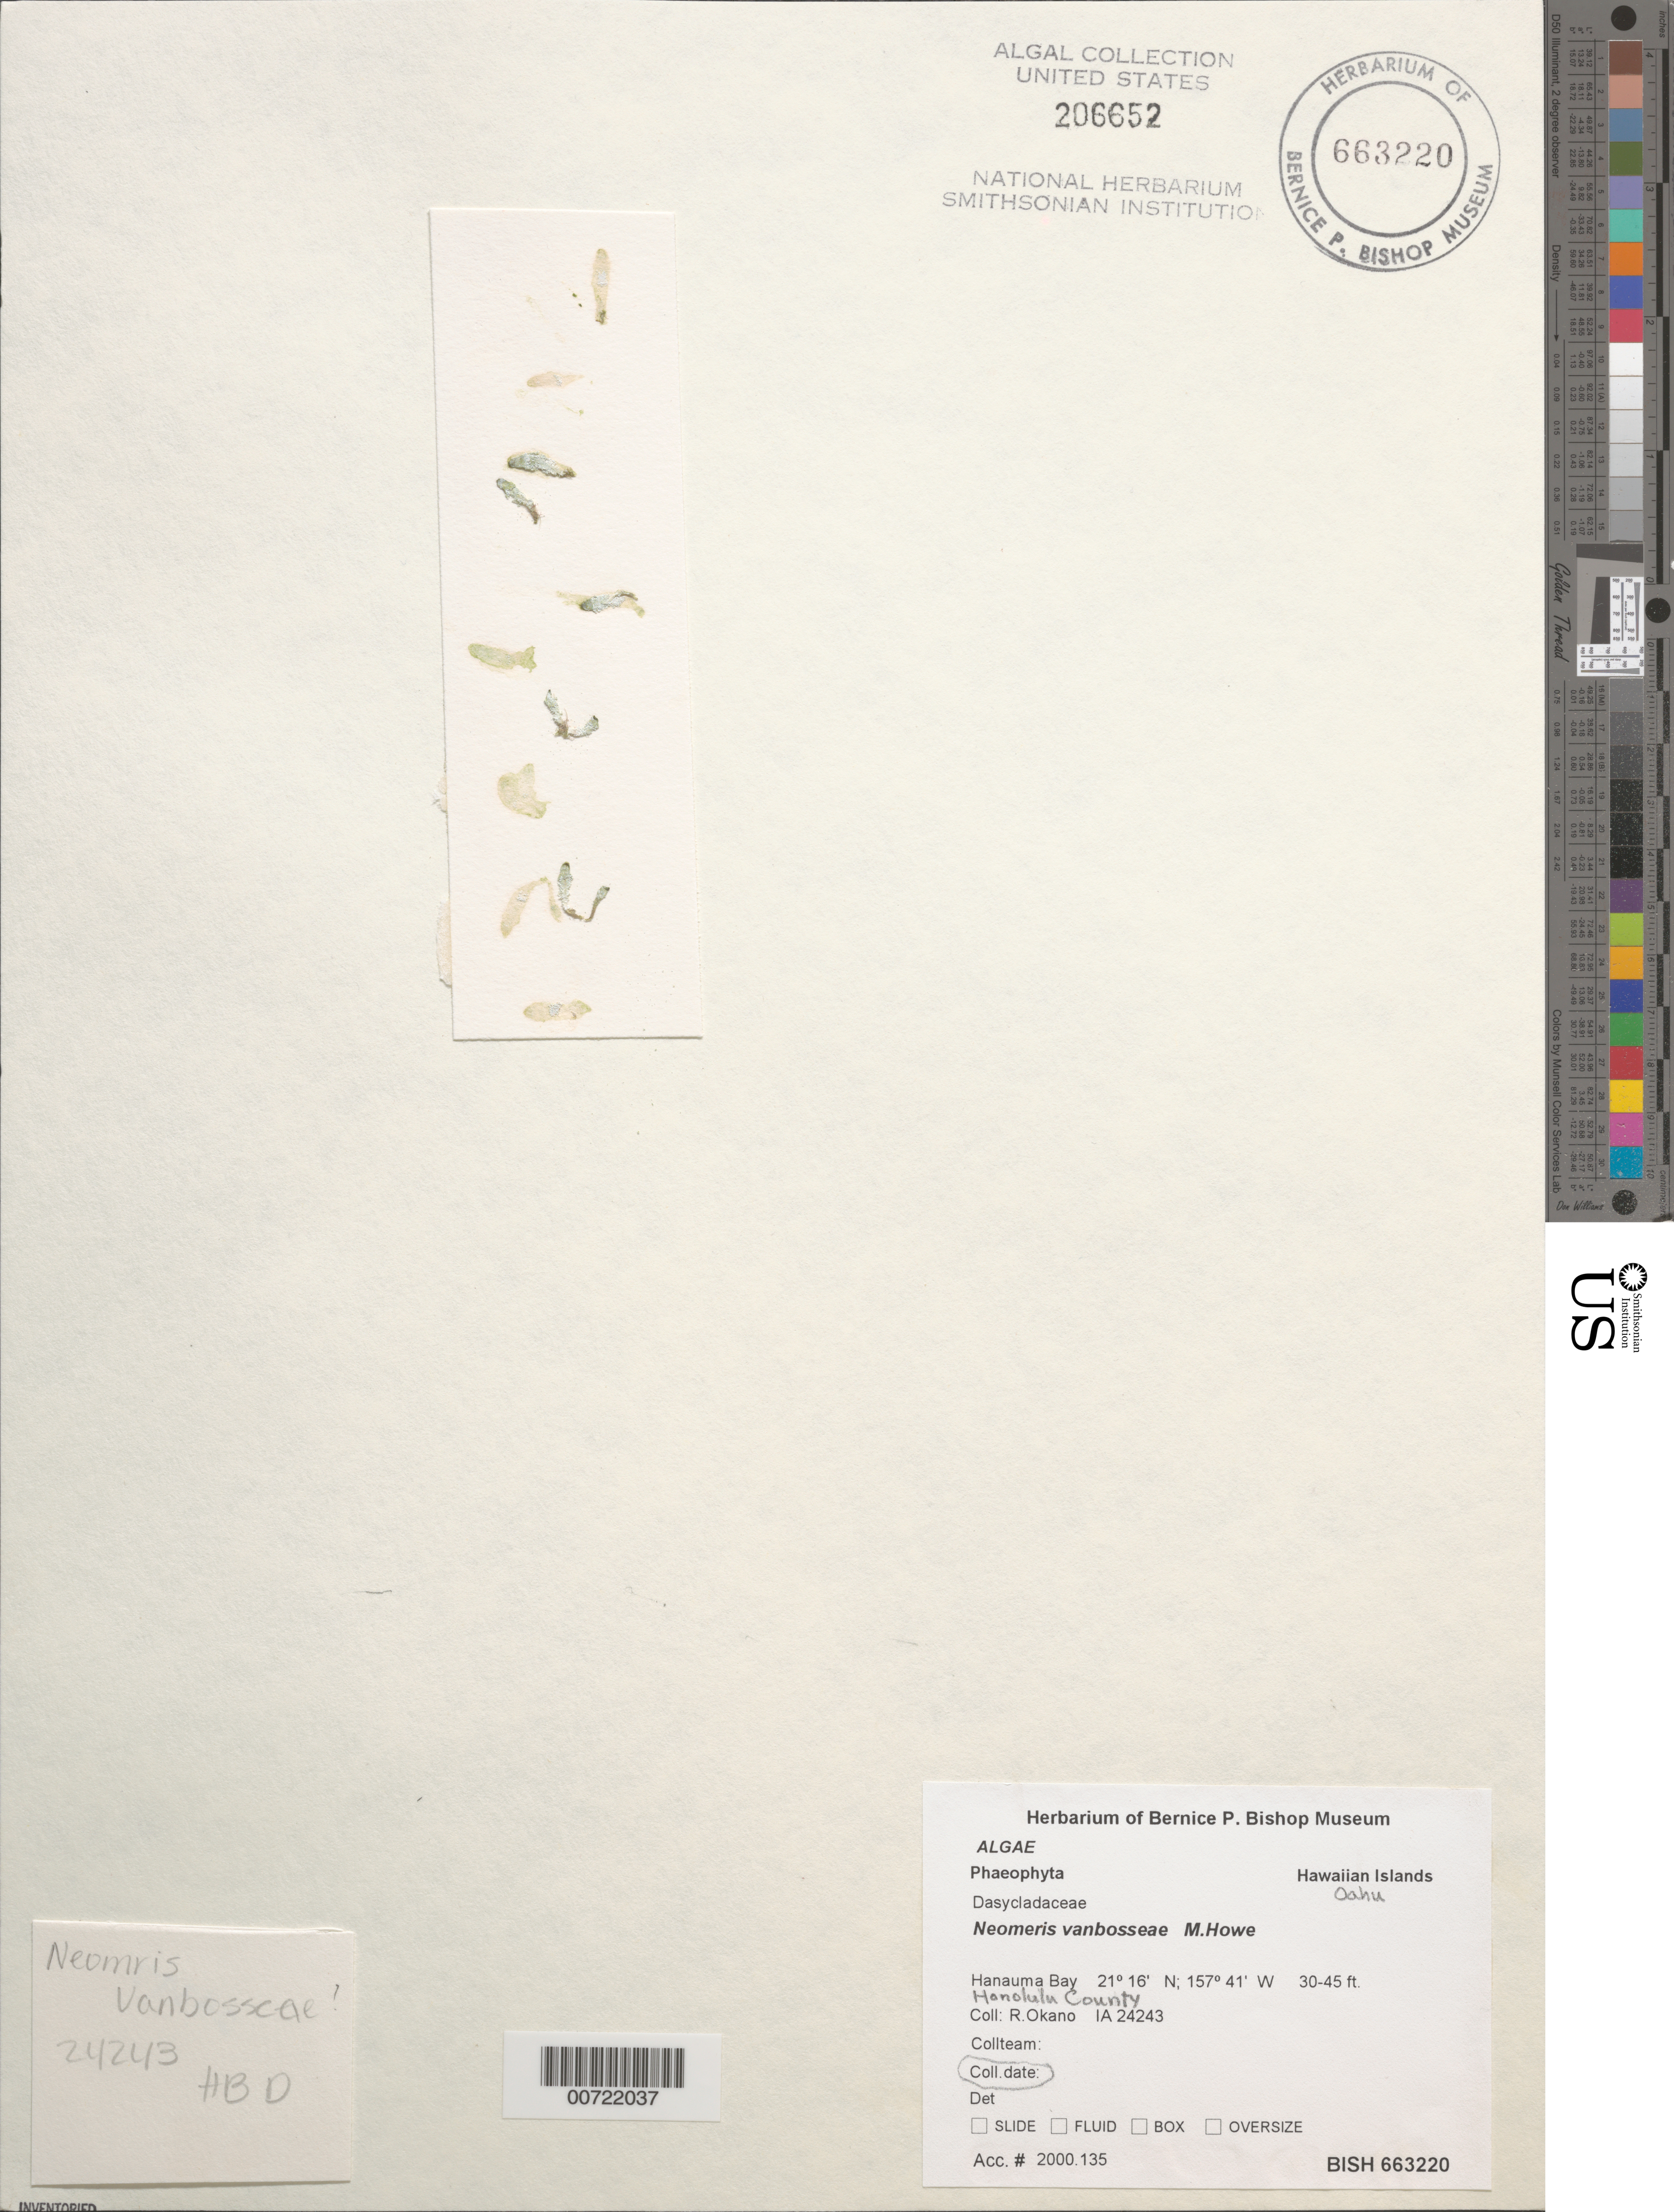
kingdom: Plantae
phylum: Chlorophyta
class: Ulvophyceae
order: Dasycladales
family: Dasycladaceae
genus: Neomeris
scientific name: Neomeris vanbosseae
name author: M. Howe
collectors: R. Okano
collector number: IAA 24243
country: United States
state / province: Hawaii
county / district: Honolulu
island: Oahu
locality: Hanauma Bay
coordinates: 21 16' N, 157 41' W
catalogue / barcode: US 206652